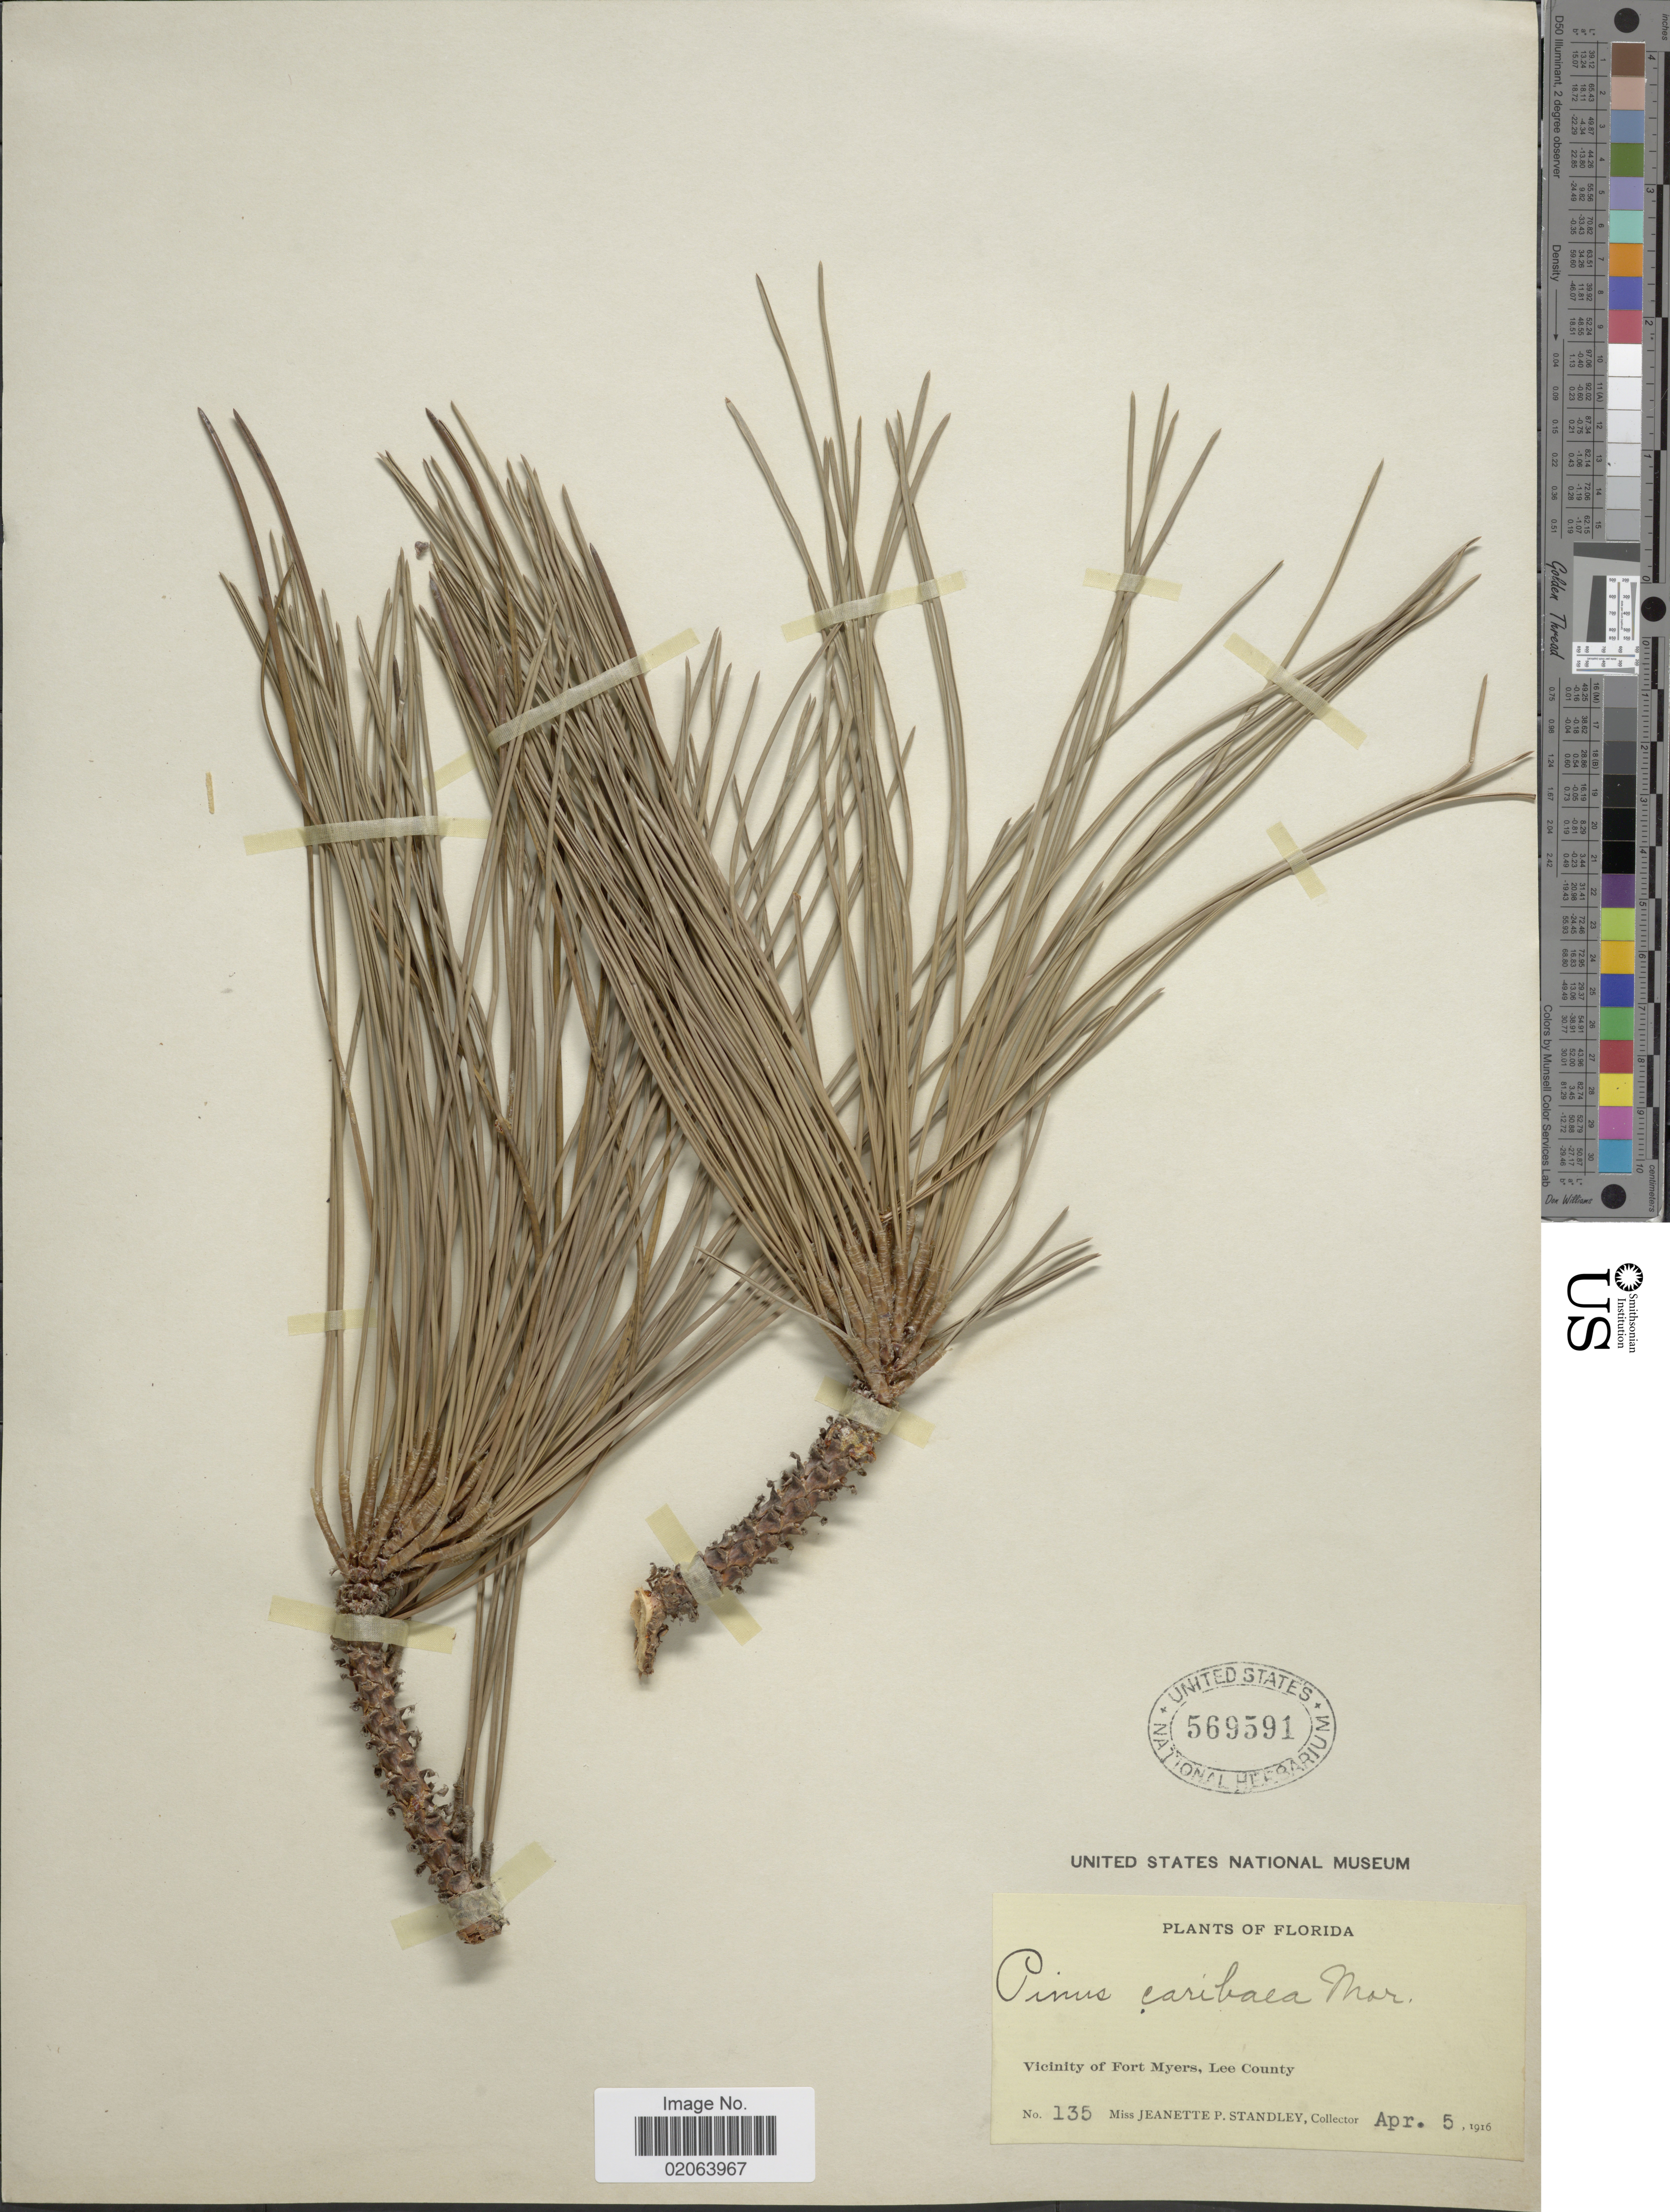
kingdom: Plantae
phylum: Tracheophyta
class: Pinopsida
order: Pinales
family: Pinaceae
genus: Pinus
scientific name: Pinus elliottii var. densa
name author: Little & K.W. Dorman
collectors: J. P. Standley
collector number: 135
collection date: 1916-04-05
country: United States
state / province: Florida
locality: Vicinity of Fort Myers, Lee County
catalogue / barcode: US 569591